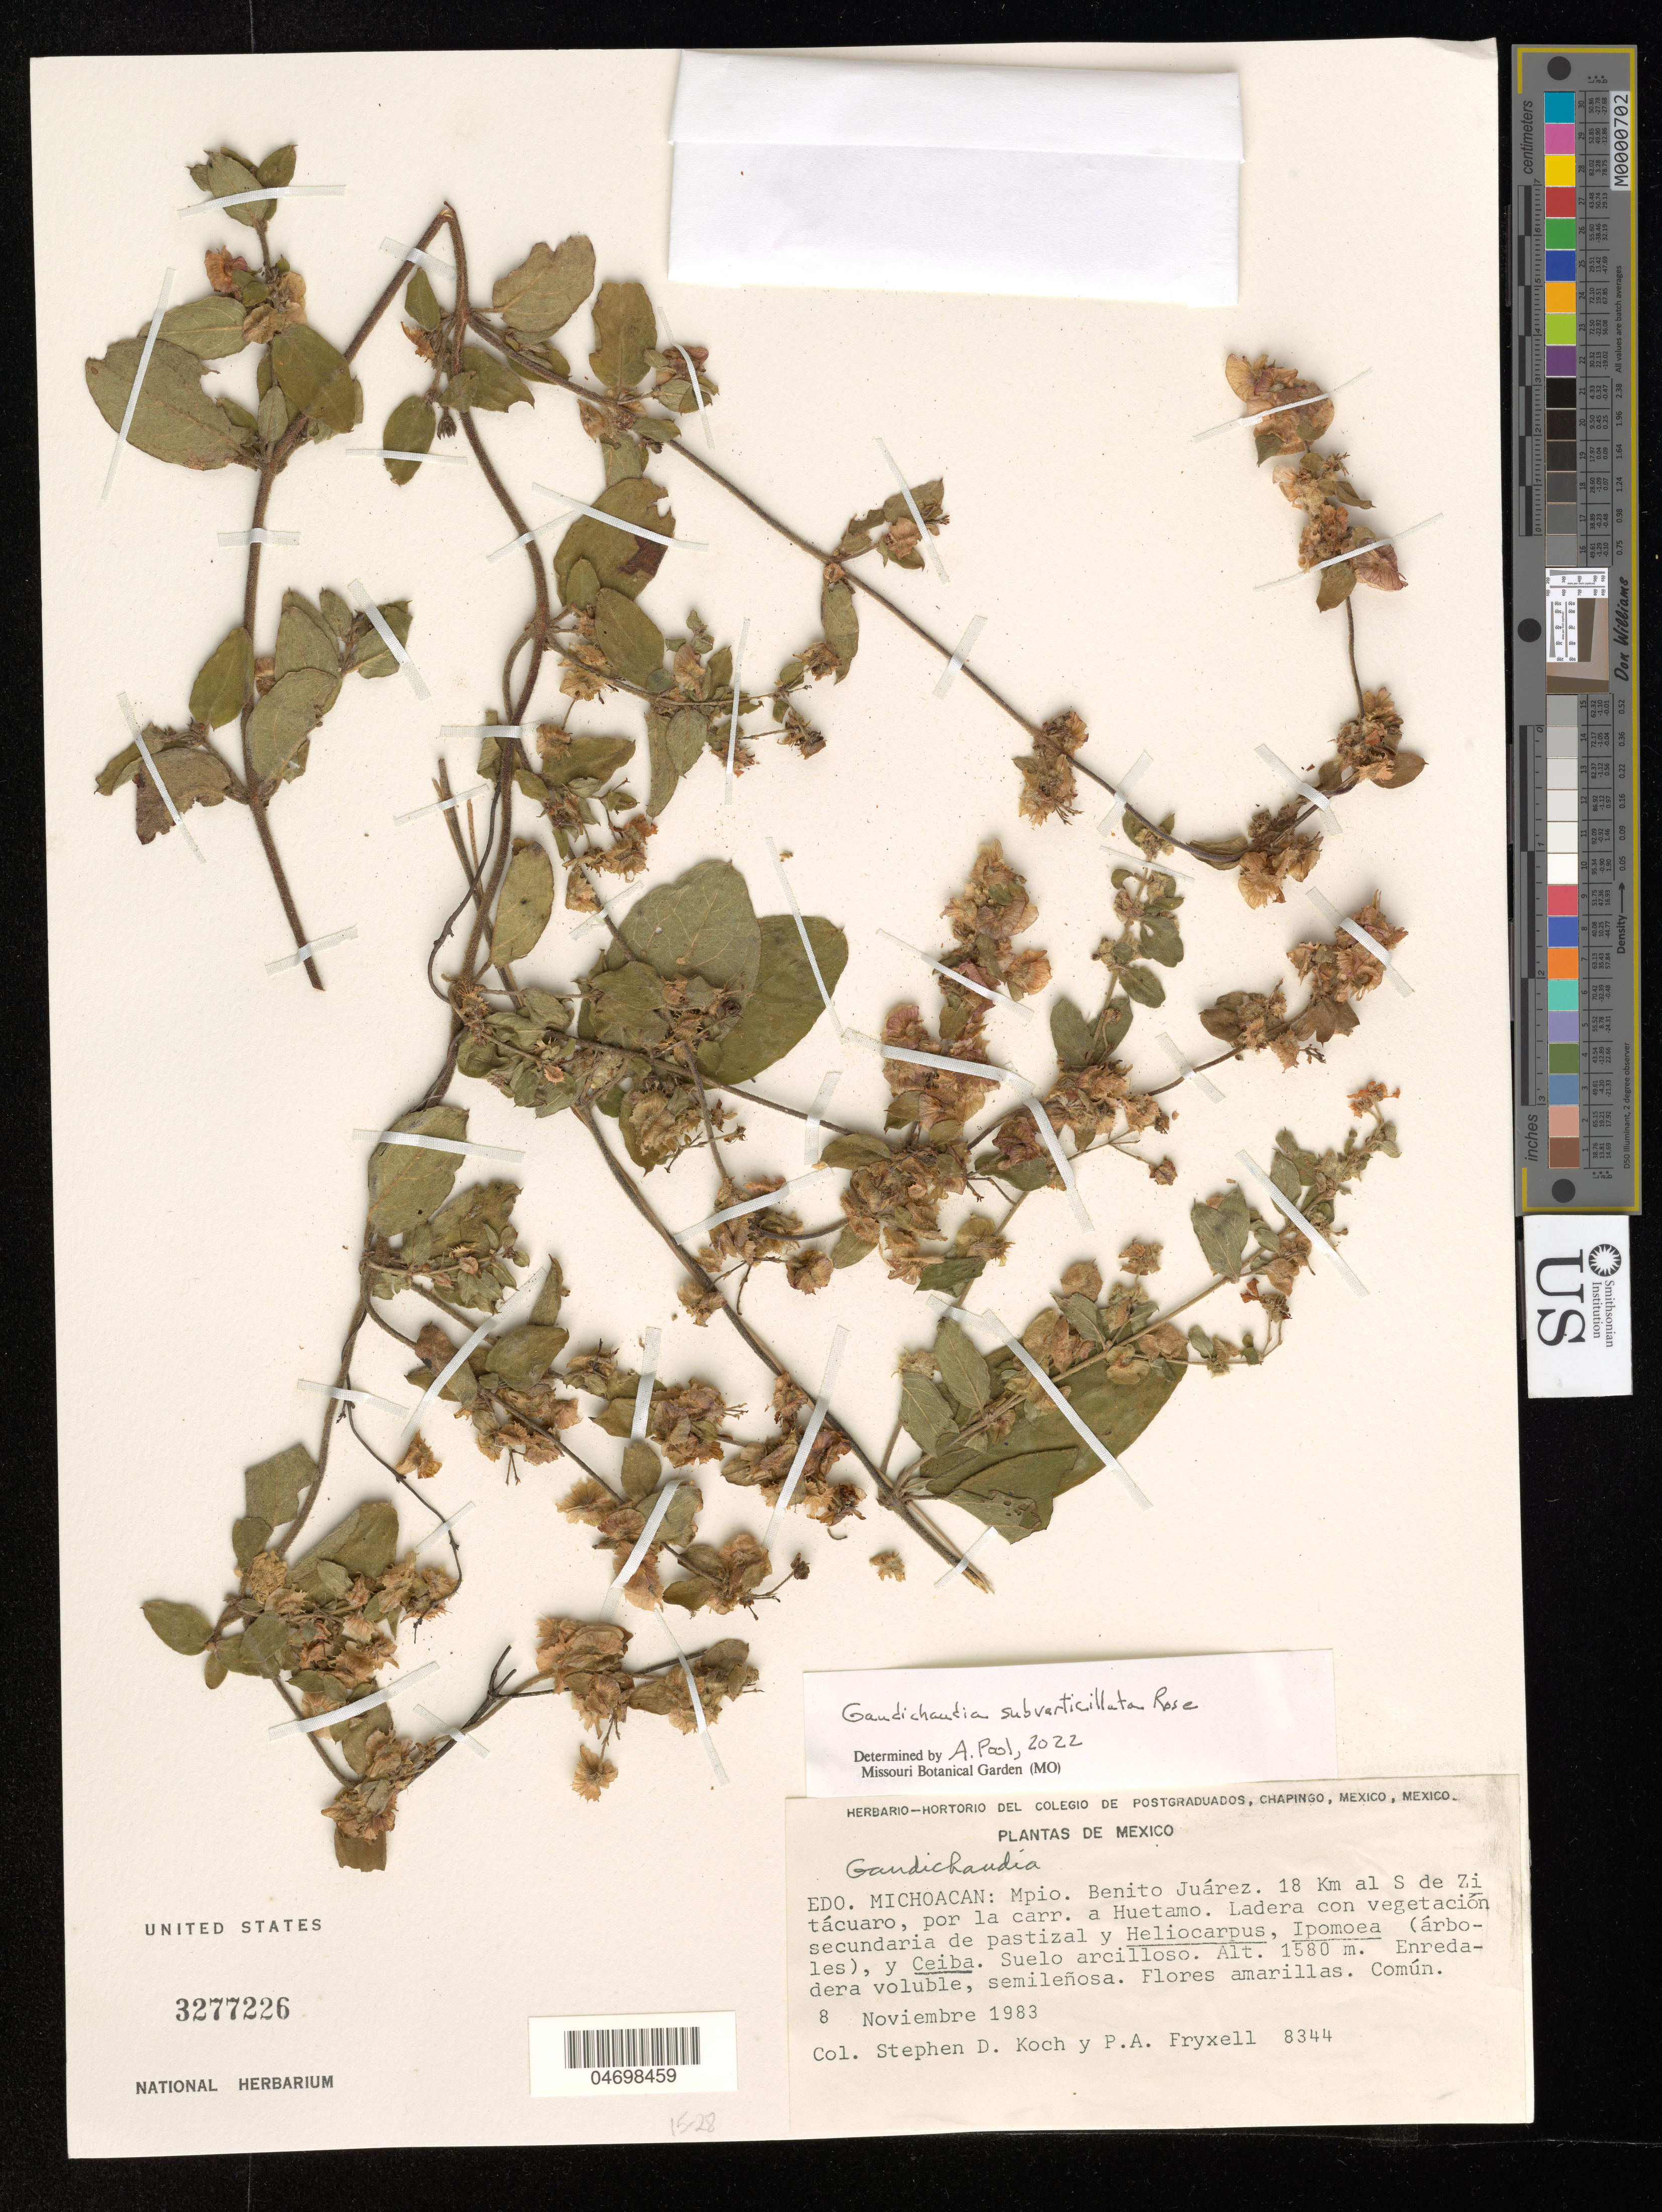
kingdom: Plantae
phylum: Tracheophyta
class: Magnoliopsida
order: Malpighiales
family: Malpighiaceae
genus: Gaudichaudia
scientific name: Gaudichaudia subverticillata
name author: Rose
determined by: Pool, A., (MO), Missouri Botanical Garden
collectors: S. D. Koch & P. A. Fryxell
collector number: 8344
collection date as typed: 08 Nov 1983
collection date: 1983-11-08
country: Mexico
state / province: Michoacán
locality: Edo. Michoacán: Mpio. Benito Juárez: 18 km al S de Zitácuaro, por la carretera a Huetamo.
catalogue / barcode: US 3277226